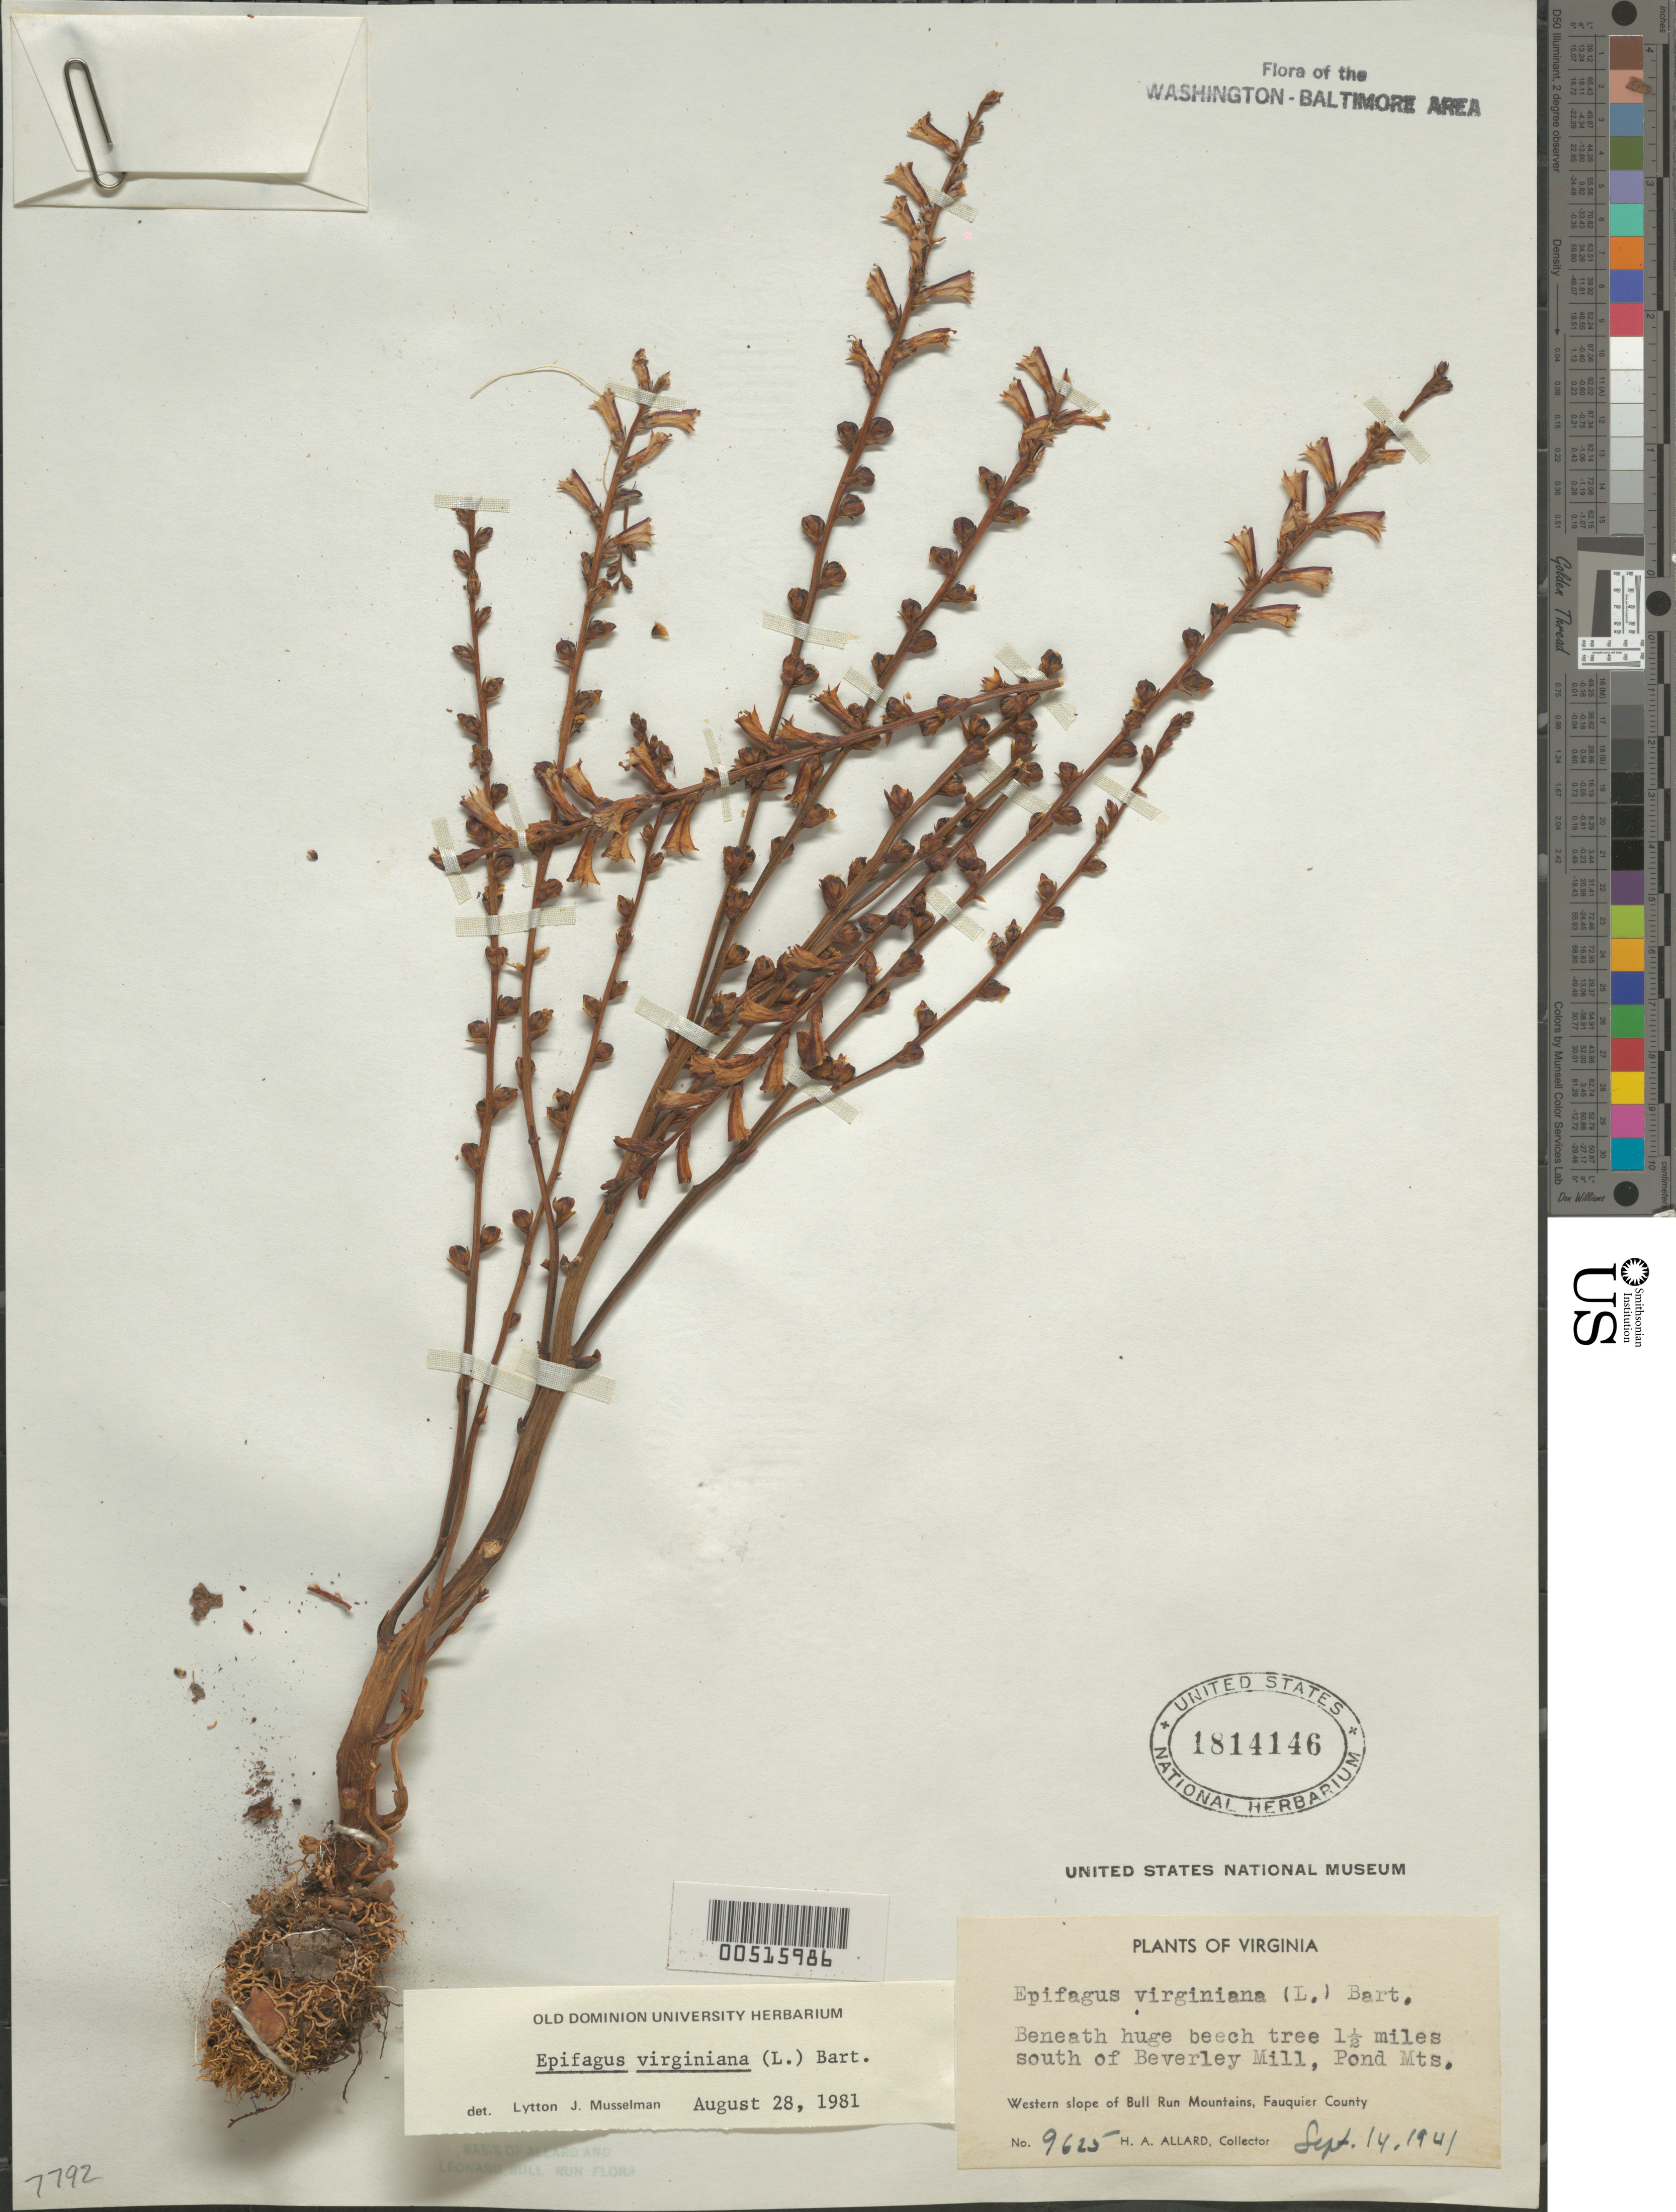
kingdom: Plantae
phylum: Tracheophyta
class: Magnoliopsida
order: Lamiales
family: Orobanchaceae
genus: Epifagus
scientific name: Epifagus virginiana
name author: (L.) W.P.C. Barton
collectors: H. A. Allard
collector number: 9625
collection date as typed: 14 Sep 1941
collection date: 1941-09-14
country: United States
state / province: Virginia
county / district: Fauquier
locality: Beverley Mill, 1.5 mi. S of, Pond Mts.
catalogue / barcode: US 1814146